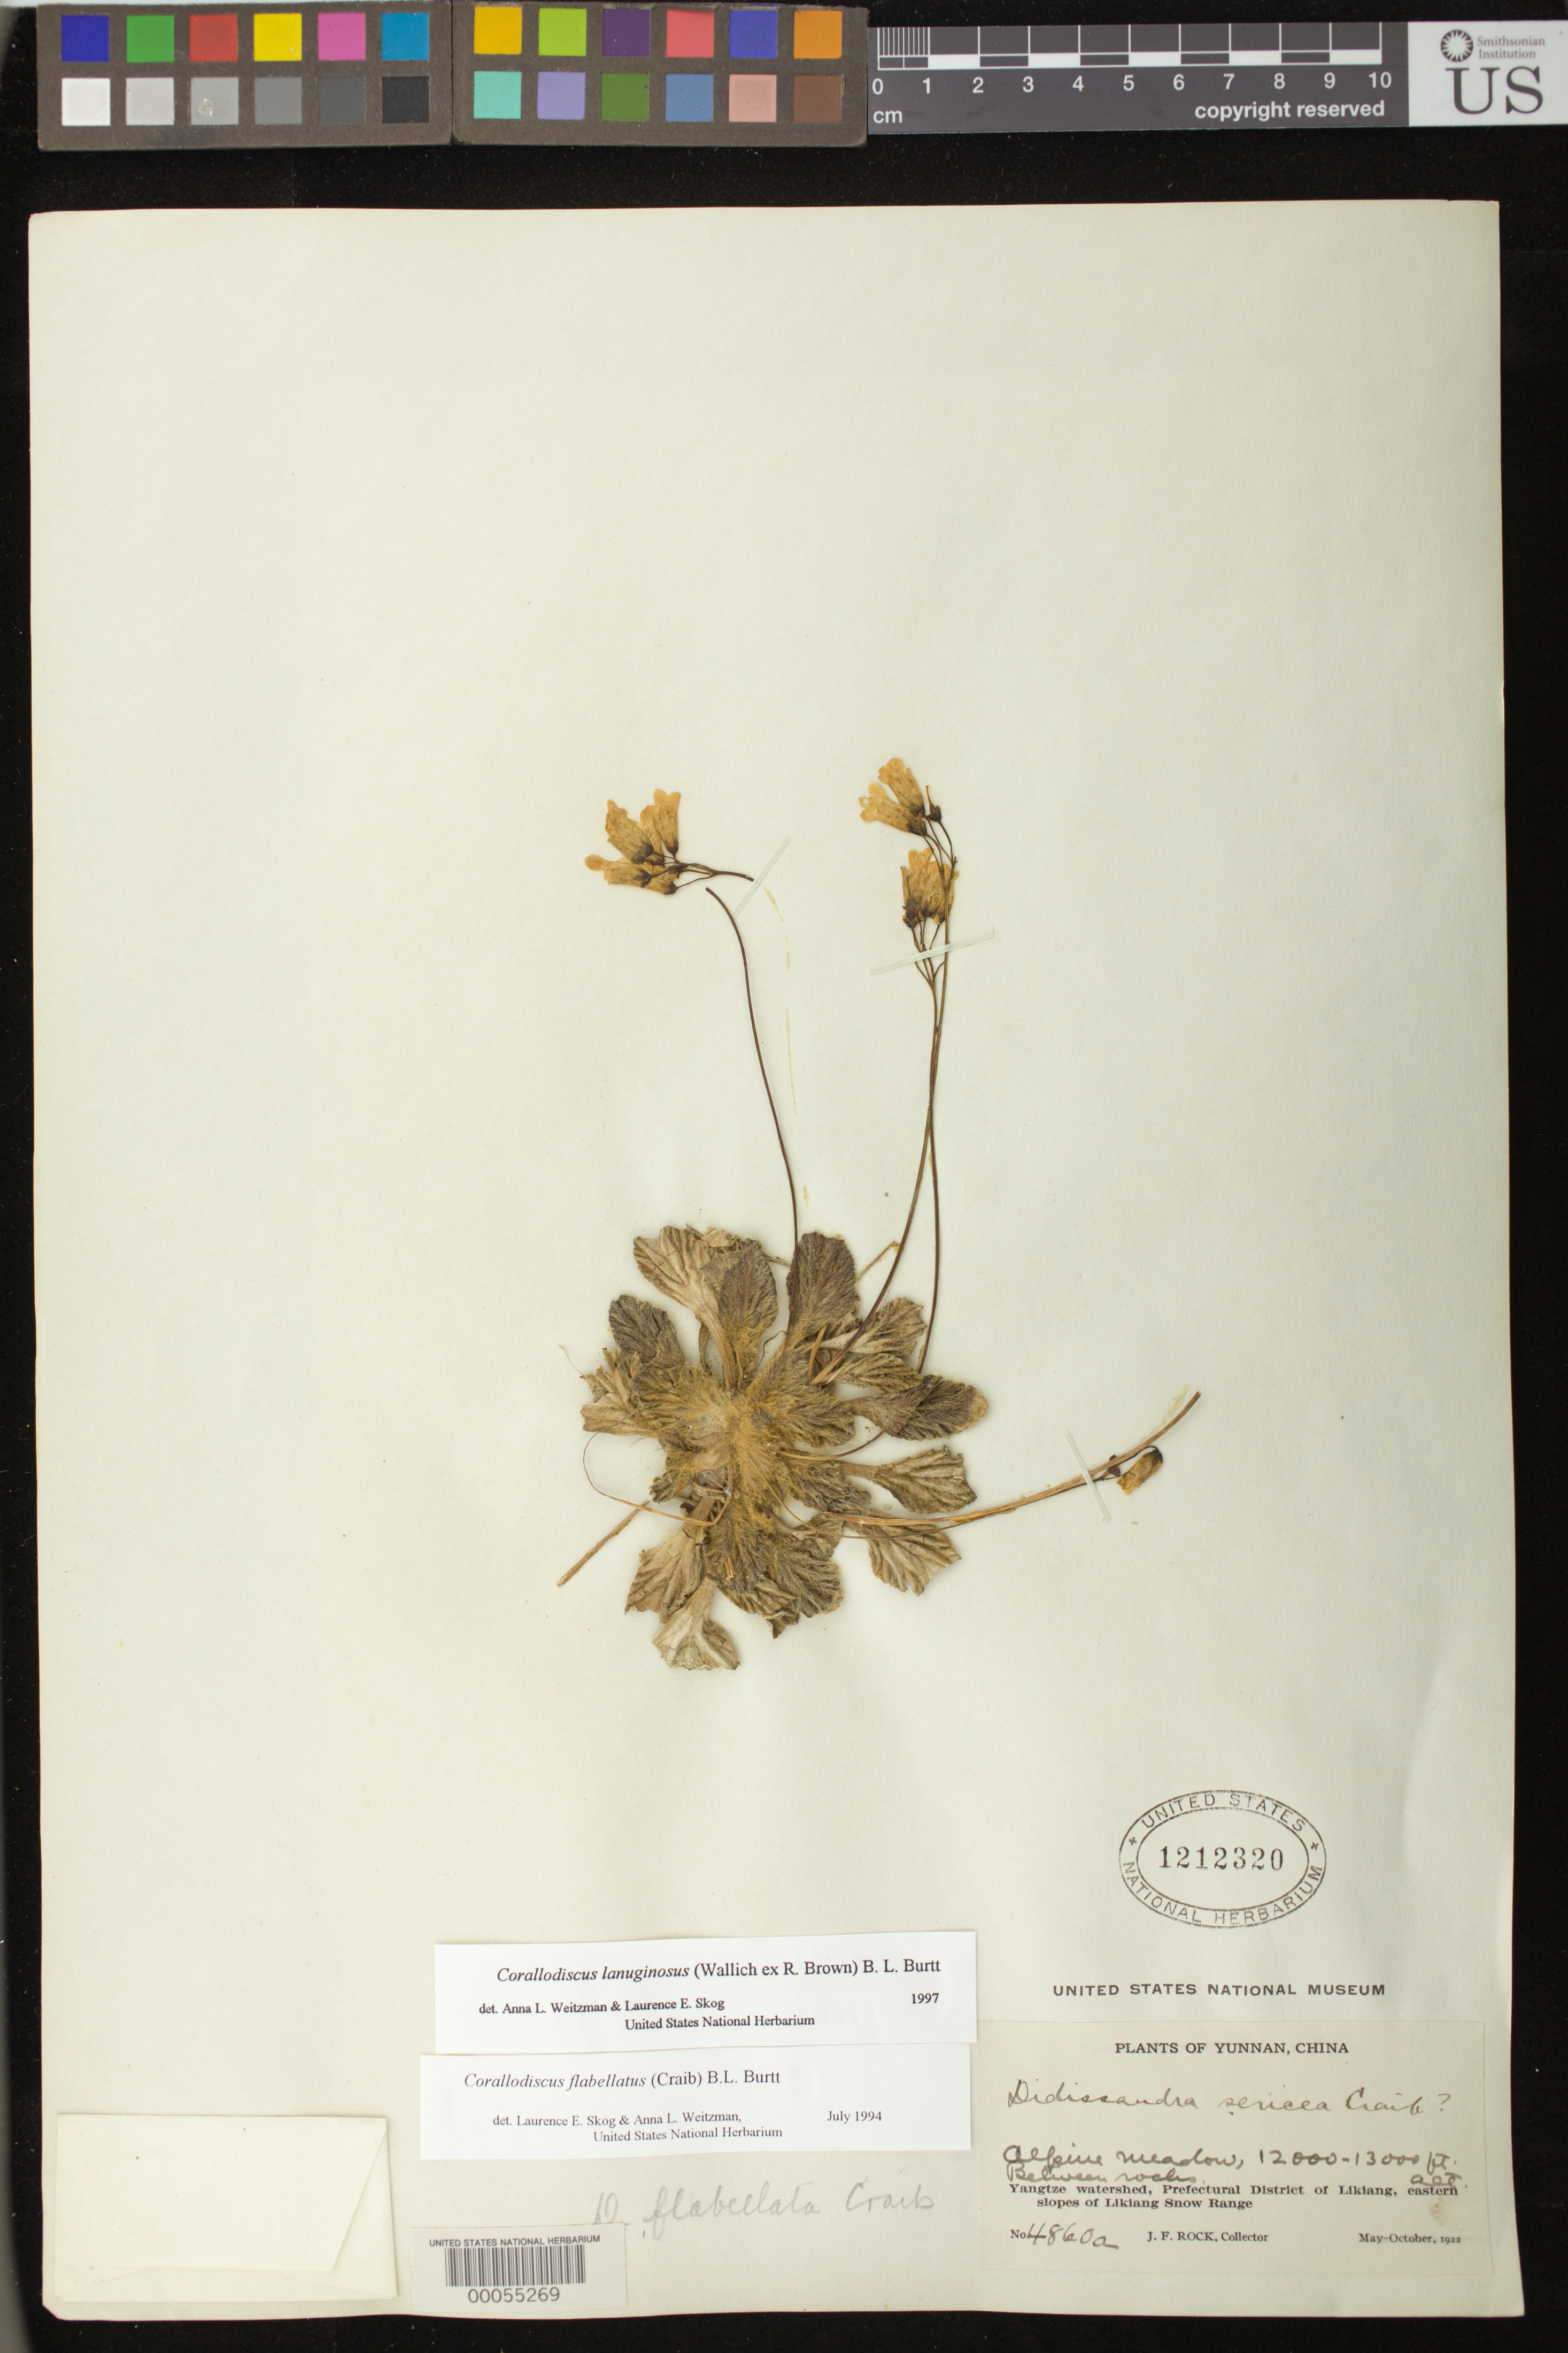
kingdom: Plantae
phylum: Tracheophyta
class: Magnoliopsida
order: Lamiales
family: Gesneriaceae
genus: Corallodiscus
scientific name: Corallodiscus flabellatus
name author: (Craib) B.L. Burtt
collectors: J. F. Rock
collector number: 4860 A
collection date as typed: May-Oct 1922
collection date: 1922-05/1922-10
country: China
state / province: Yunnan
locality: Likiang dist., Likiang plain, yangtze watershed, eastern slopes of likiang snow range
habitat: Alpine meadow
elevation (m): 3658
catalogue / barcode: US 1212320